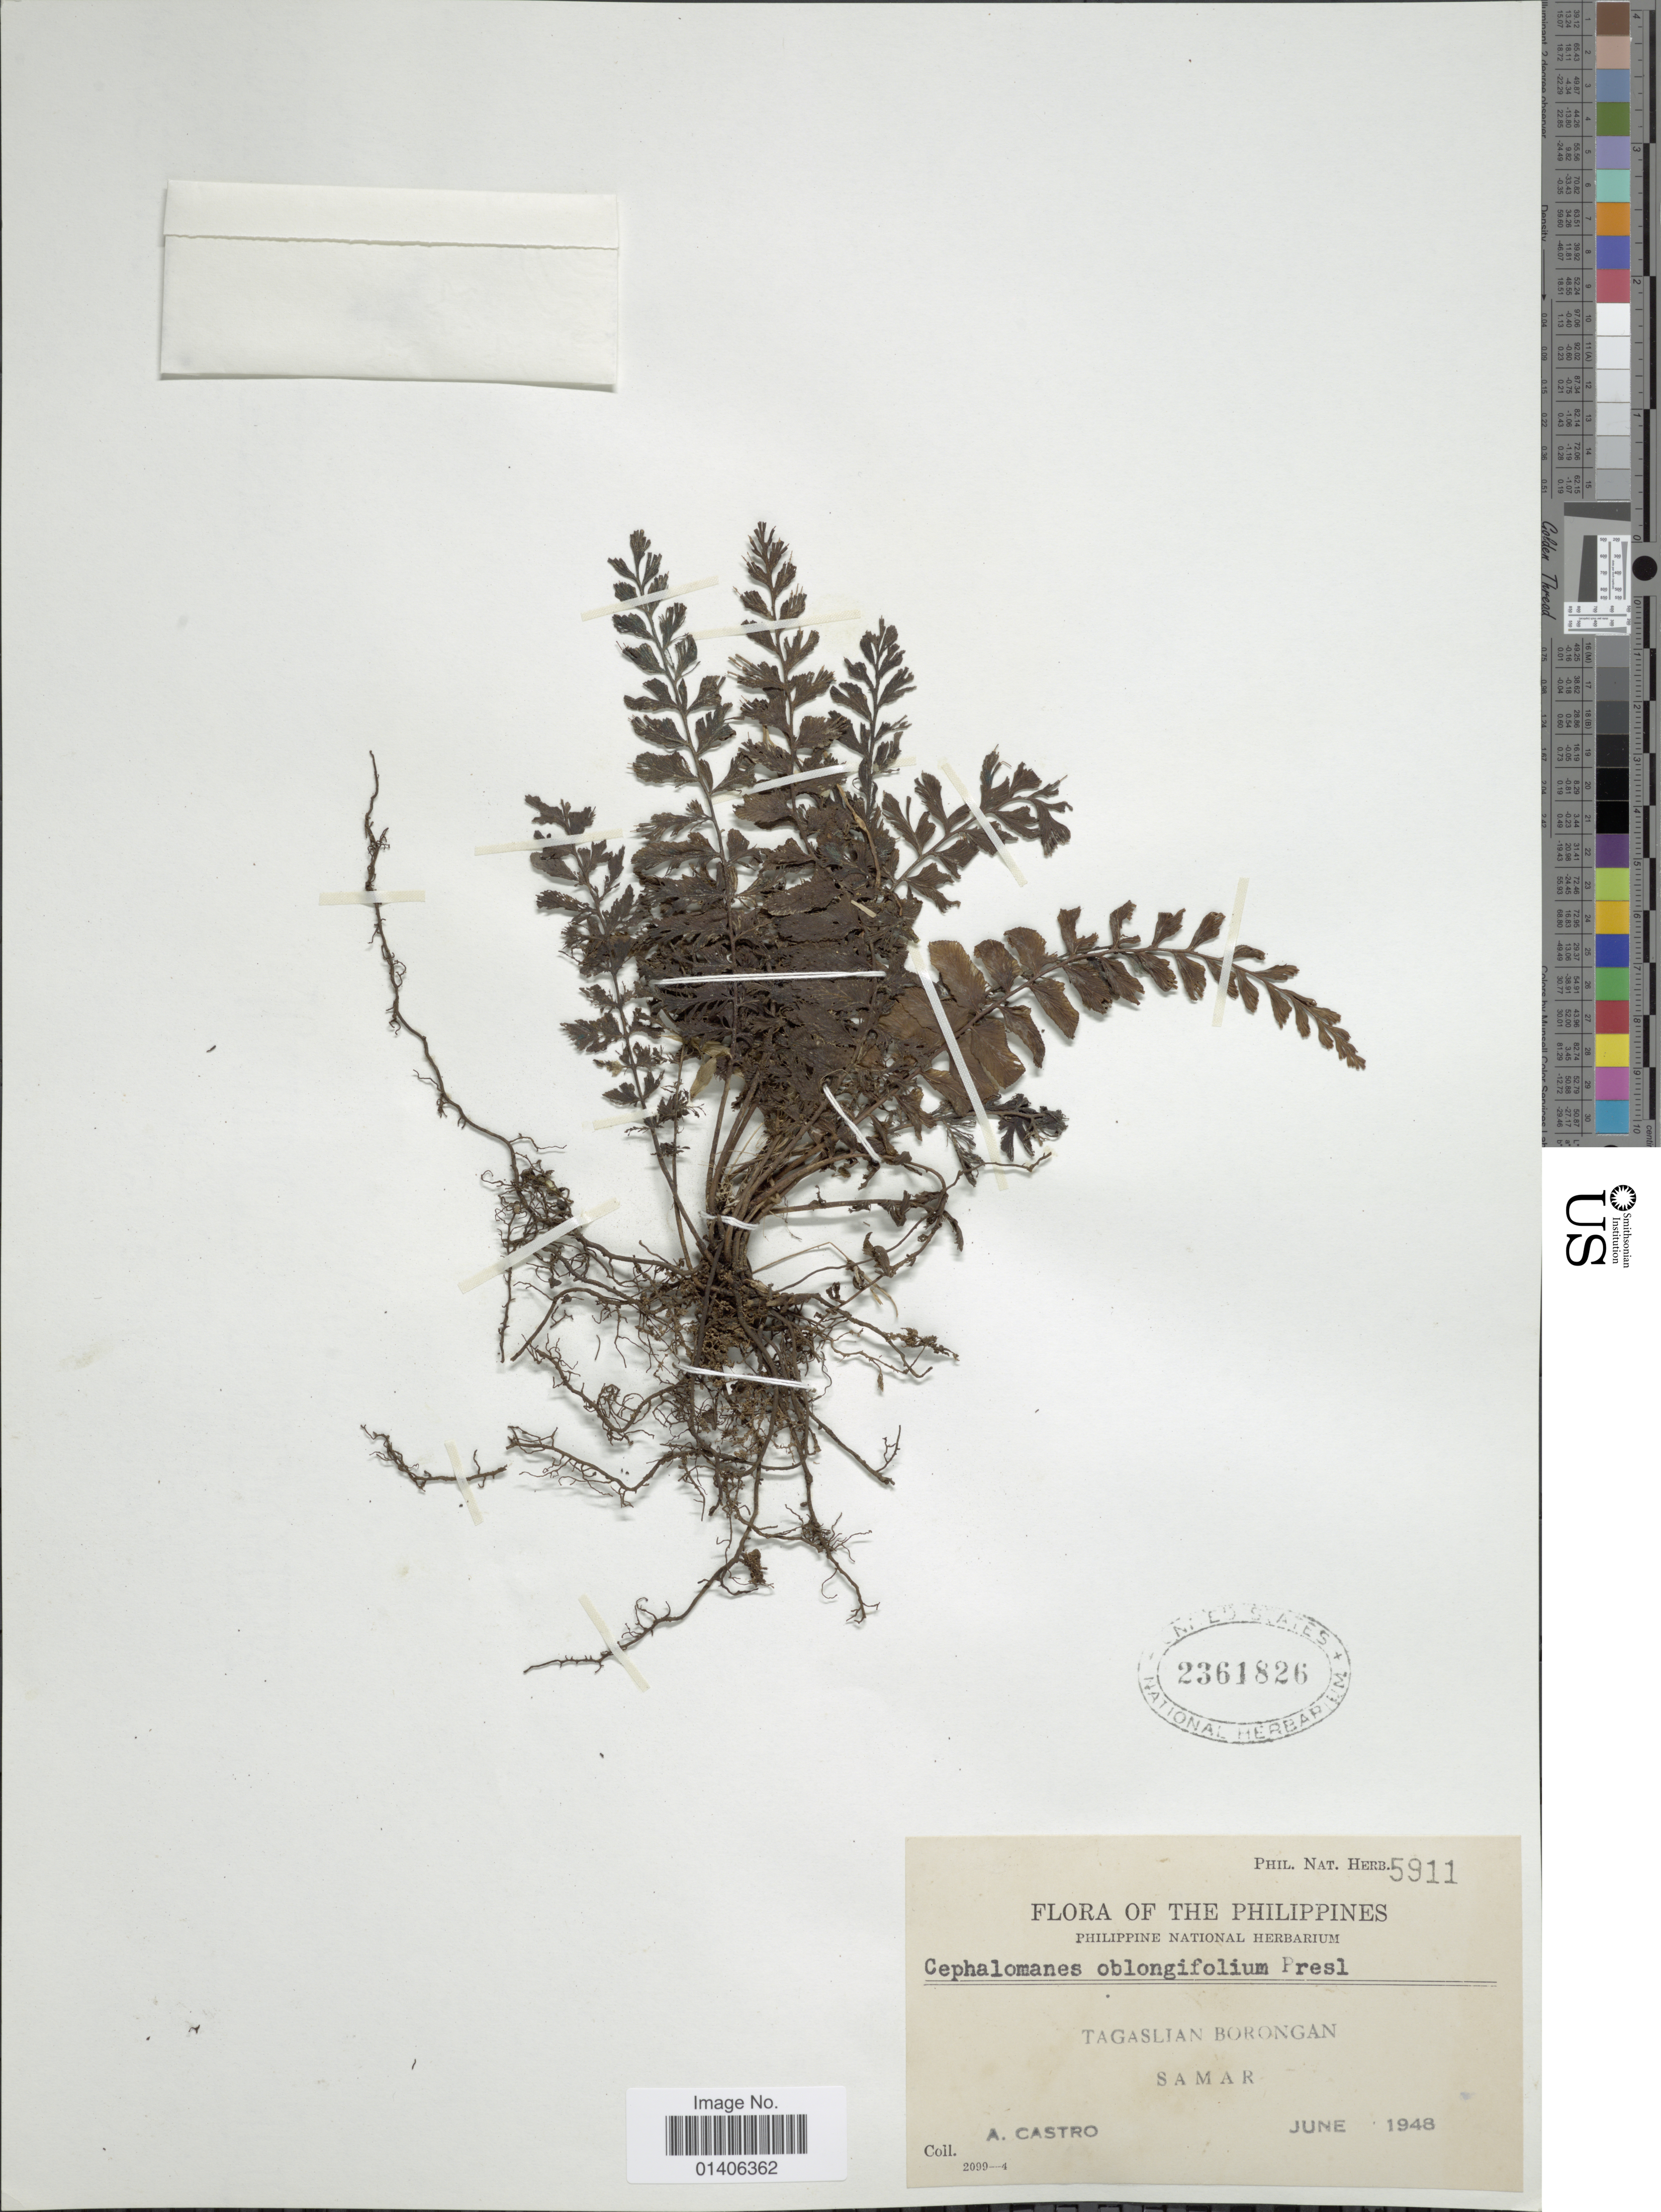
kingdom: Plantae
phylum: Tracheophyta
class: Polypodiopsida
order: Hymenophyllales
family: Hymenophyllaceae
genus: Cephalomanes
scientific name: Cephalomanes javanicum var. asplenoides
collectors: A. Castro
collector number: Phil. Nat. Herb. 5911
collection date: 1948-06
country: Philippines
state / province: Eastern Visayas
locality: Tagaslian Borongan, Samar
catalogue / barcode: US 2361826